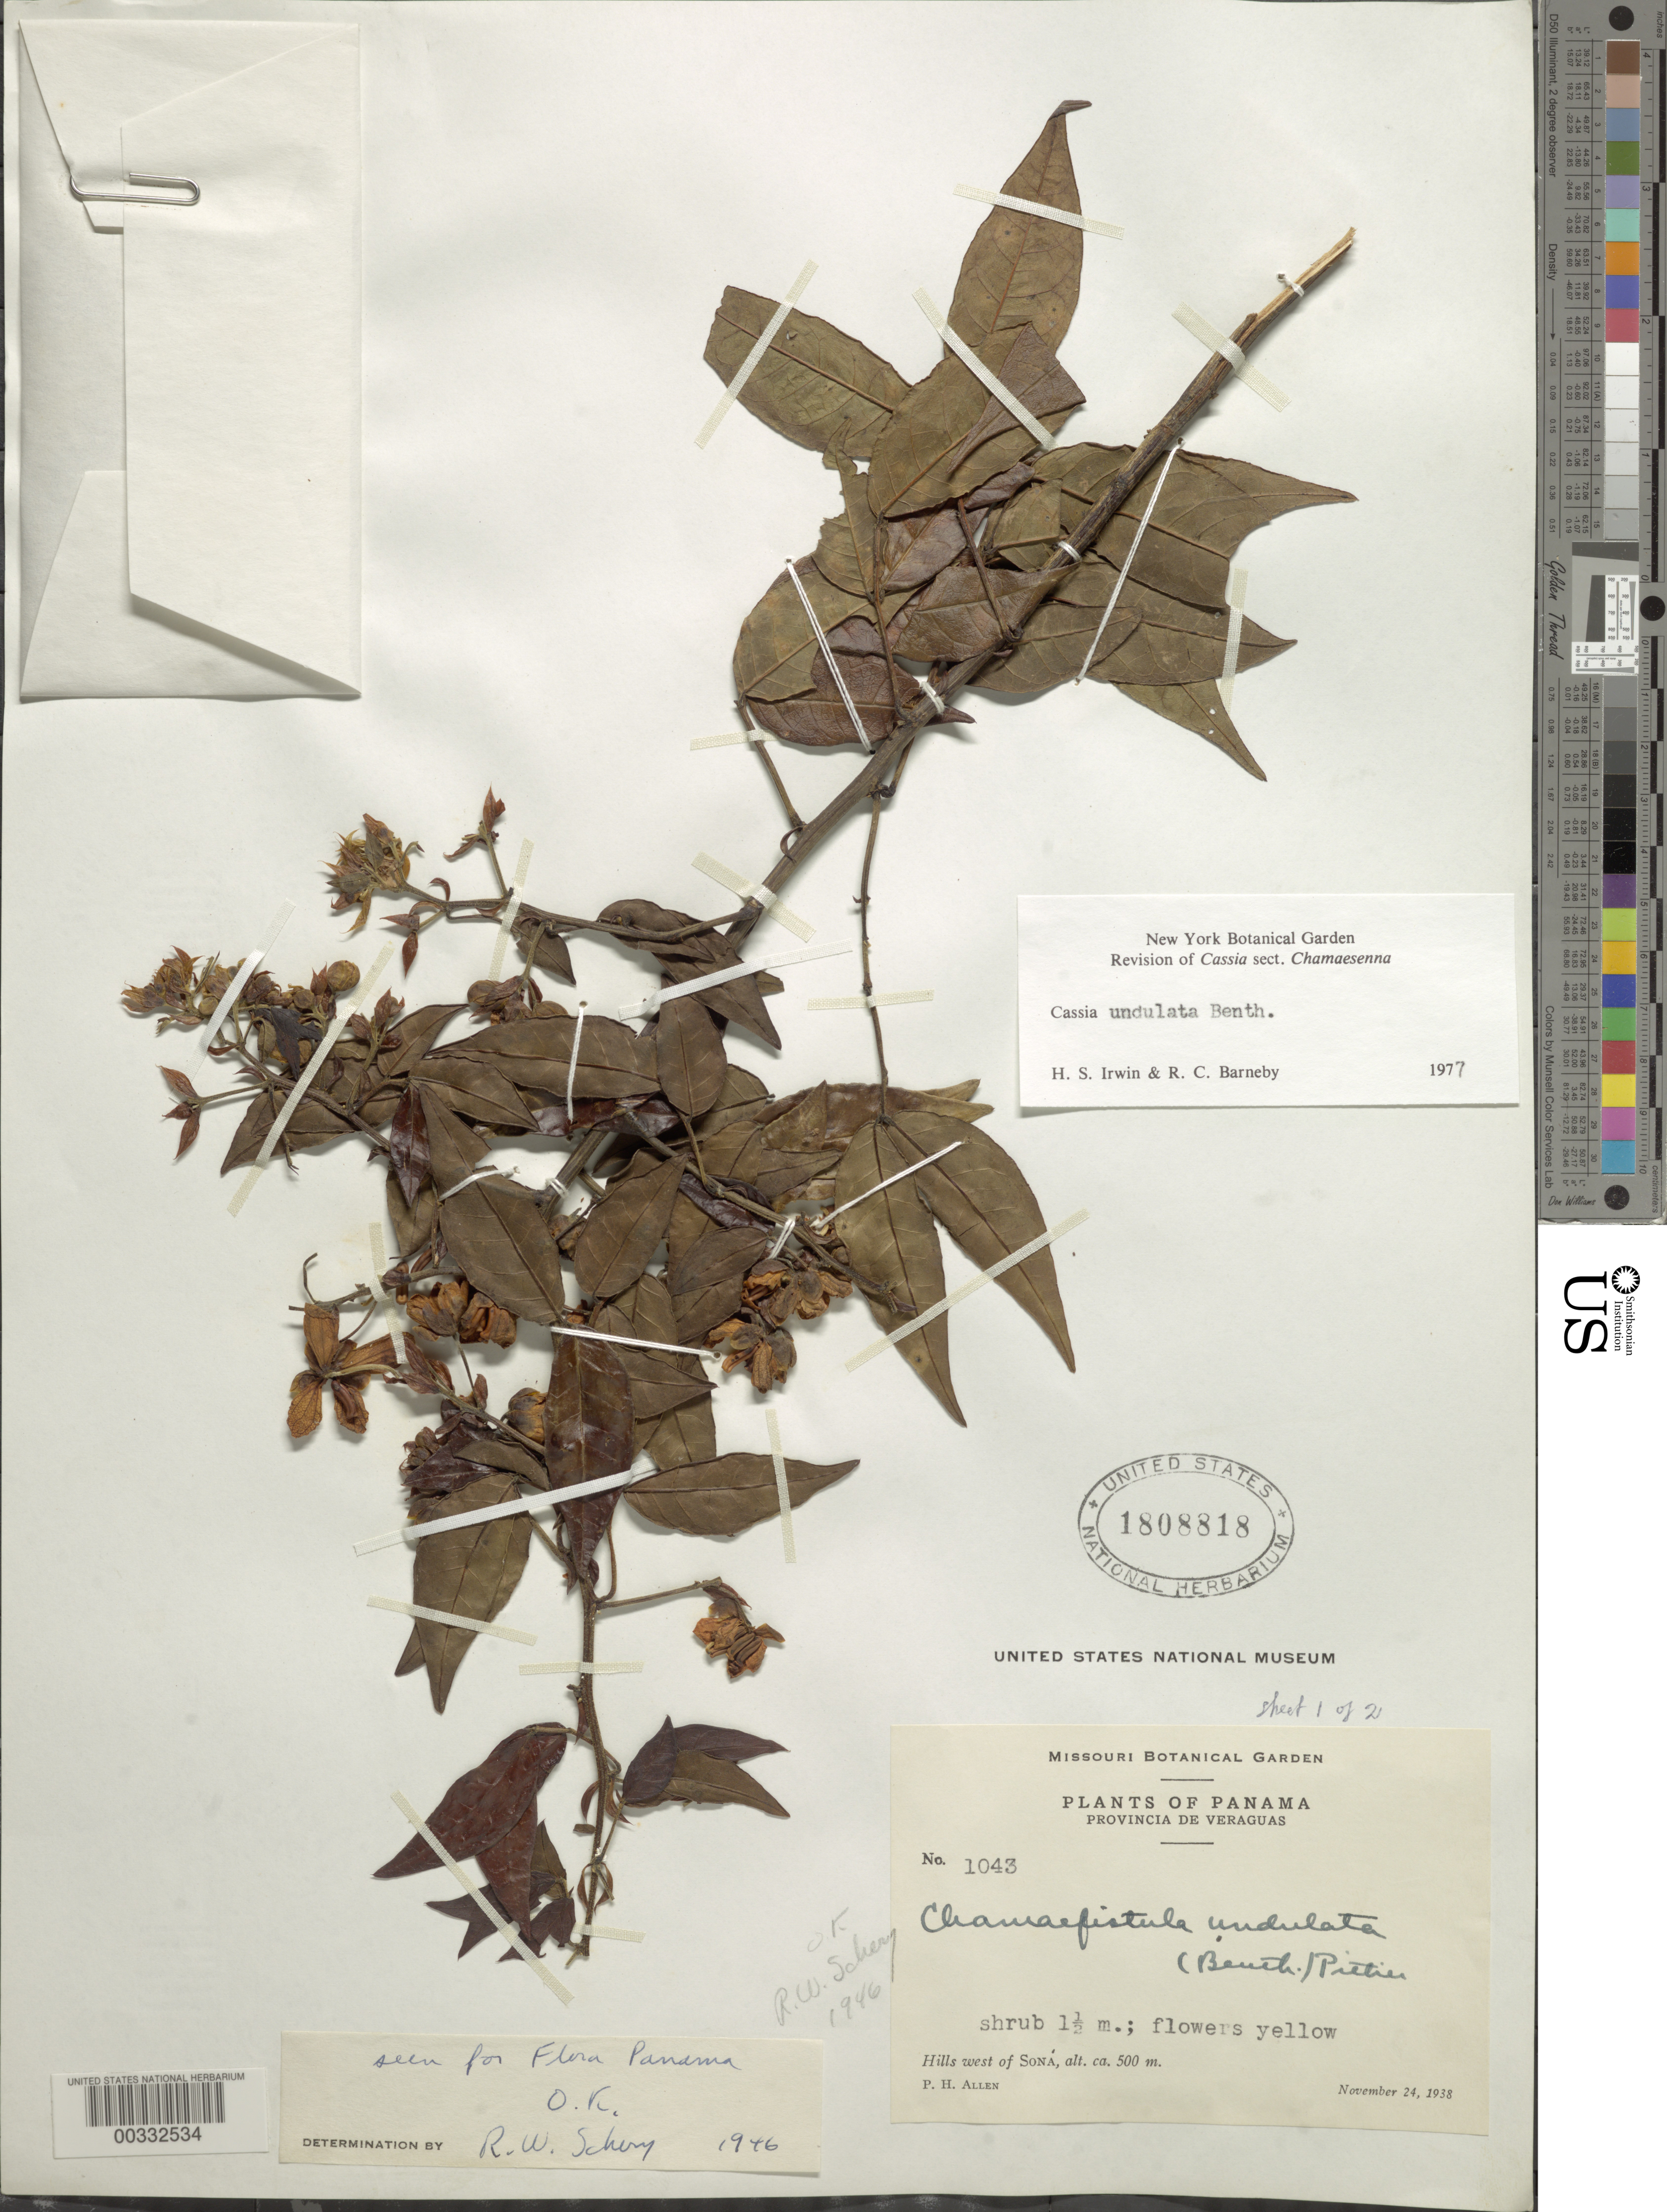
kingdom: Plantae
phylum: Tracheophyta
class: Magnoliopsida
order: Fabales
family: Fabaceae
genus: Senna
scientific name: Senna undulata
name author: (Benth.) H.S. Irwin & Barneby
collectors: P. H. Allen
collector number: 1043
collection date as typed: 24 Nov 1938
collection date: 1938-11-24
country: Panama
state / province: Veraguas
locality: W of Sona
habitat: Hills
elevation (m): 500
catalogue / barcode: US 1808818